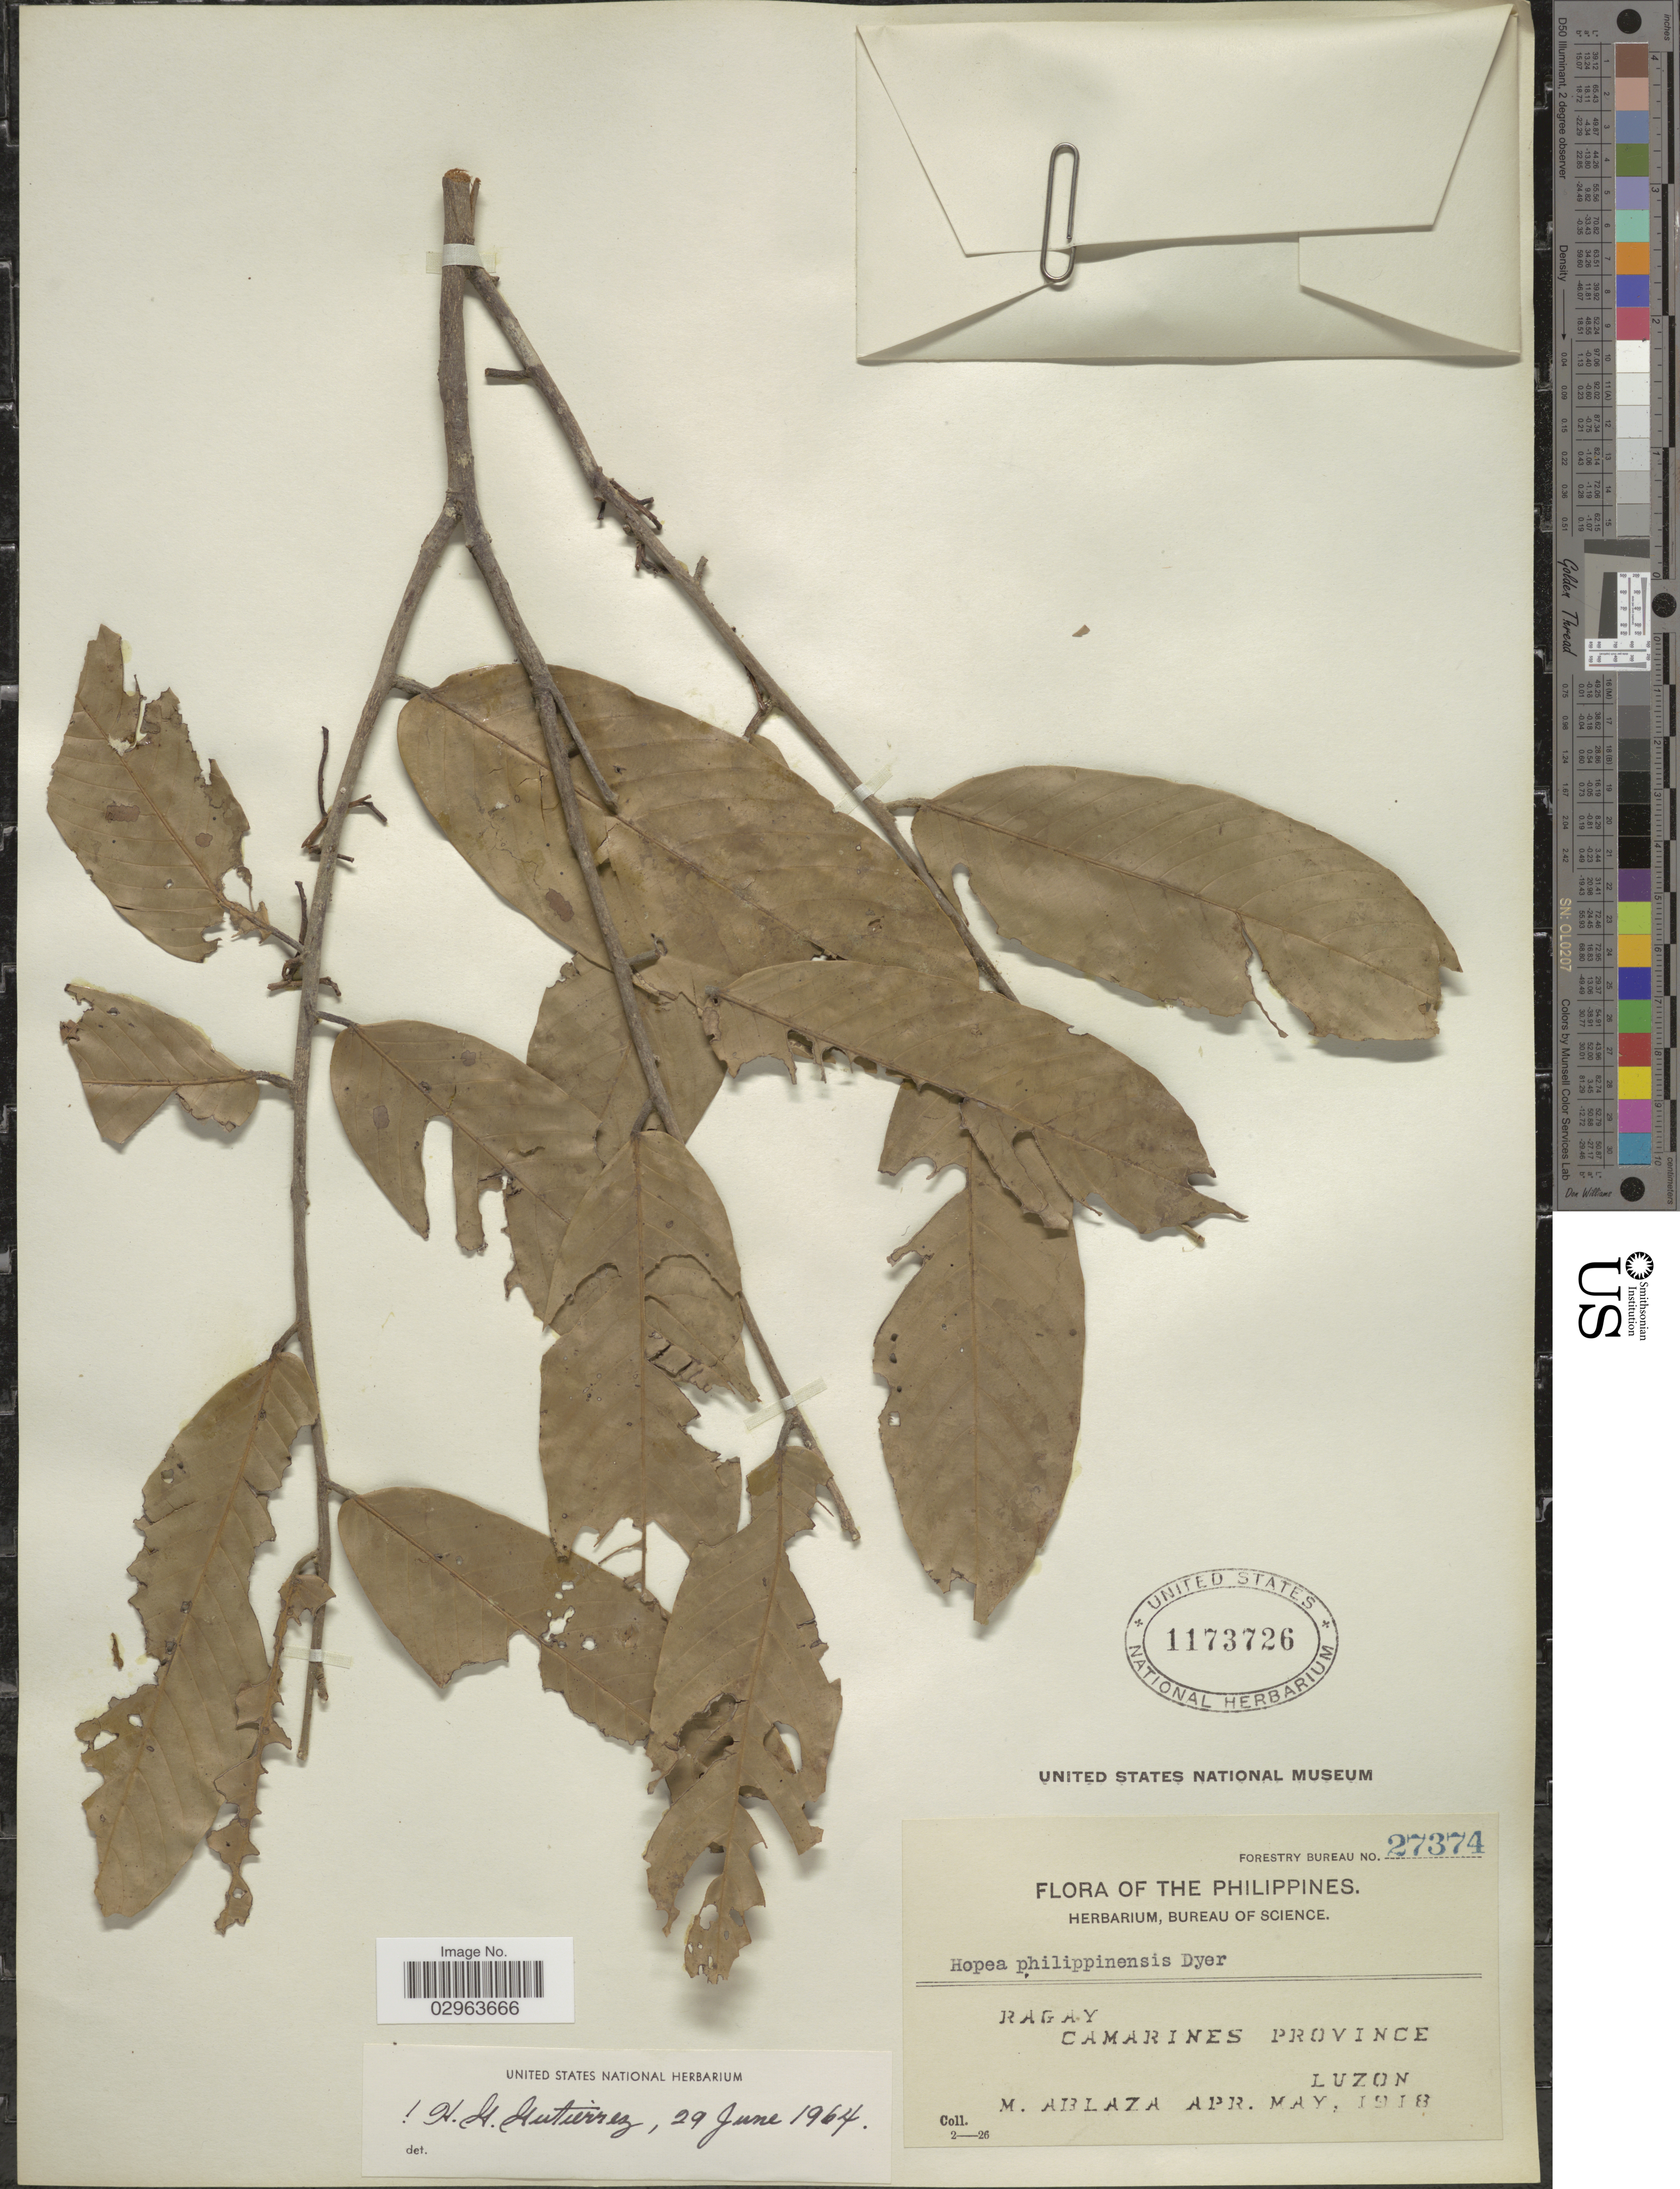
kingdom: Plantae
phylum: Tracheophyta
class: Magnoliopsida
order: Malvales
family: Dipterocarpaceae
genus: Hopea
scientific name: Hopea philippinensis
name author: Dyer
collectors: M. Ablaza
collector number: Forestry Bureau 27374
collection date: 1918-04/1918-05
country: Philippines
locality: Ragay. Camarines Province. Luzon.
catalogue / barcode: US 1173726